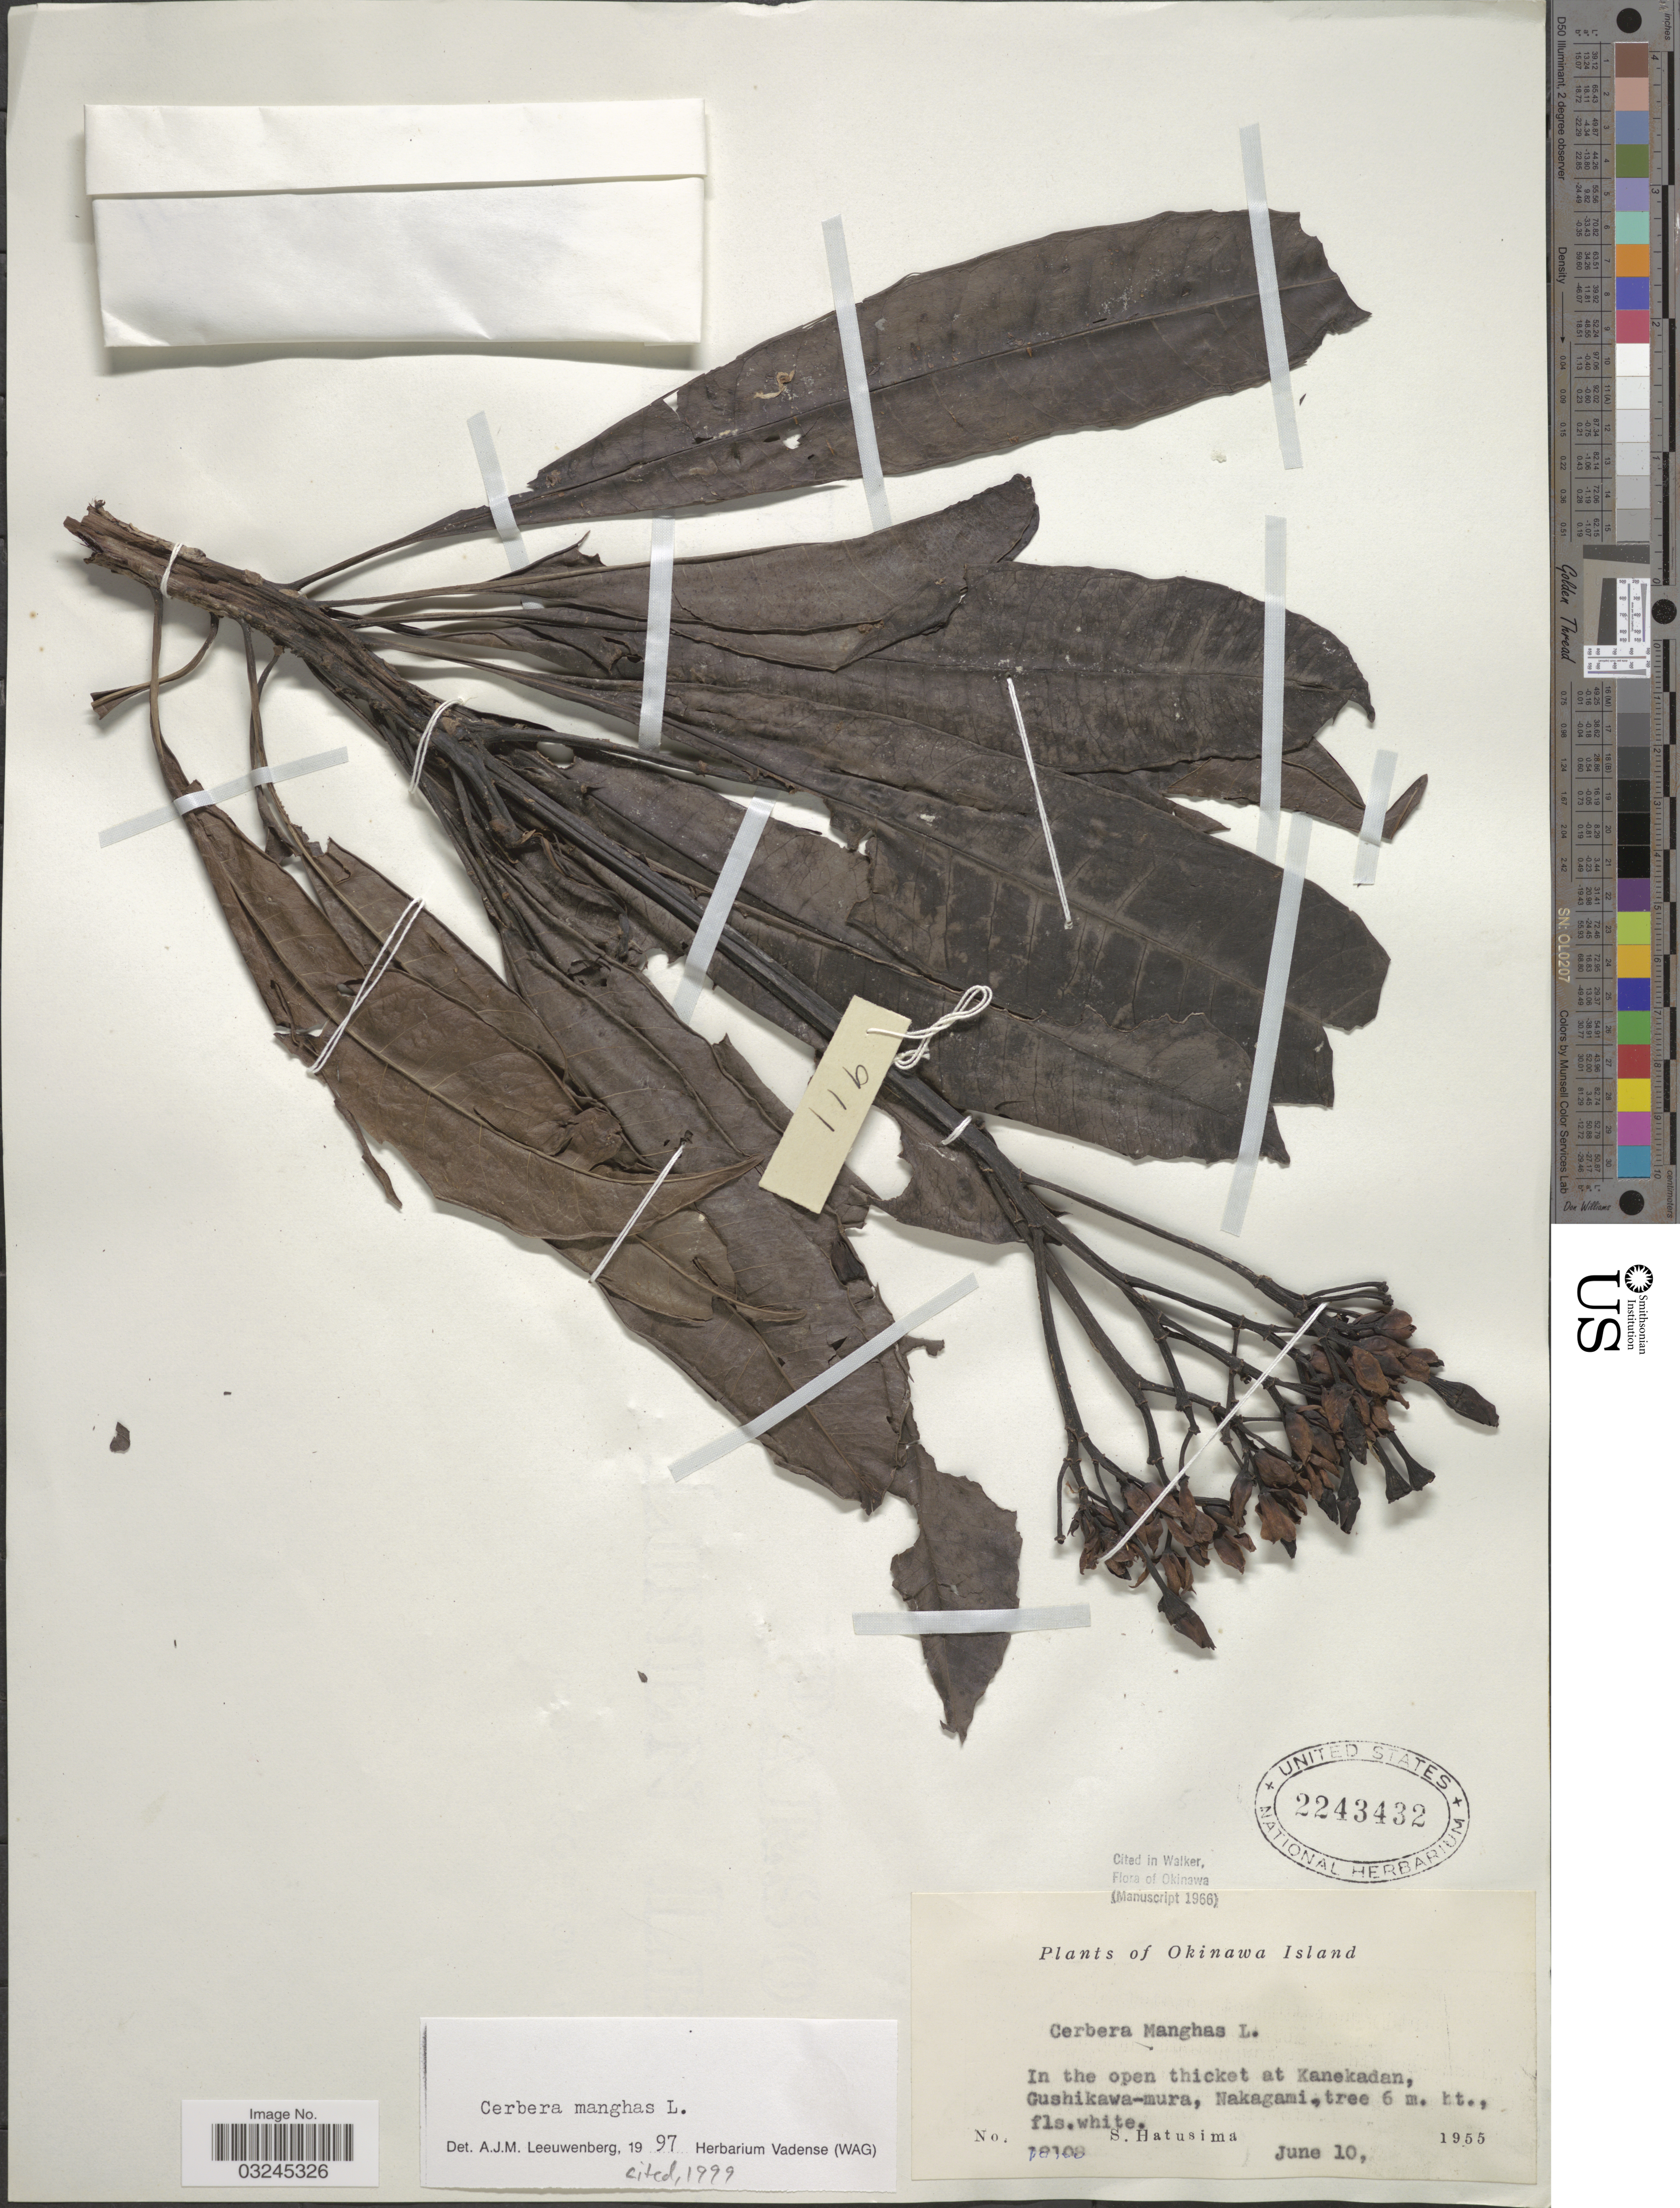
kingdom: Plantae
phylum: Tracheophyta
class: Magnoliopsida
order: Gentianales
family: Apocynaceae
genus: Cerbera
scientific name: Cerbera manghas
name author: L.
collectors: S. Hatusima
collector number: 18108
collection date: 1955-06-10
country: Japan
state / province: Okinawa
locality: Kanekadan, Gushikawa-mura, Nakagami.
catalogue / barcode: US 2243432